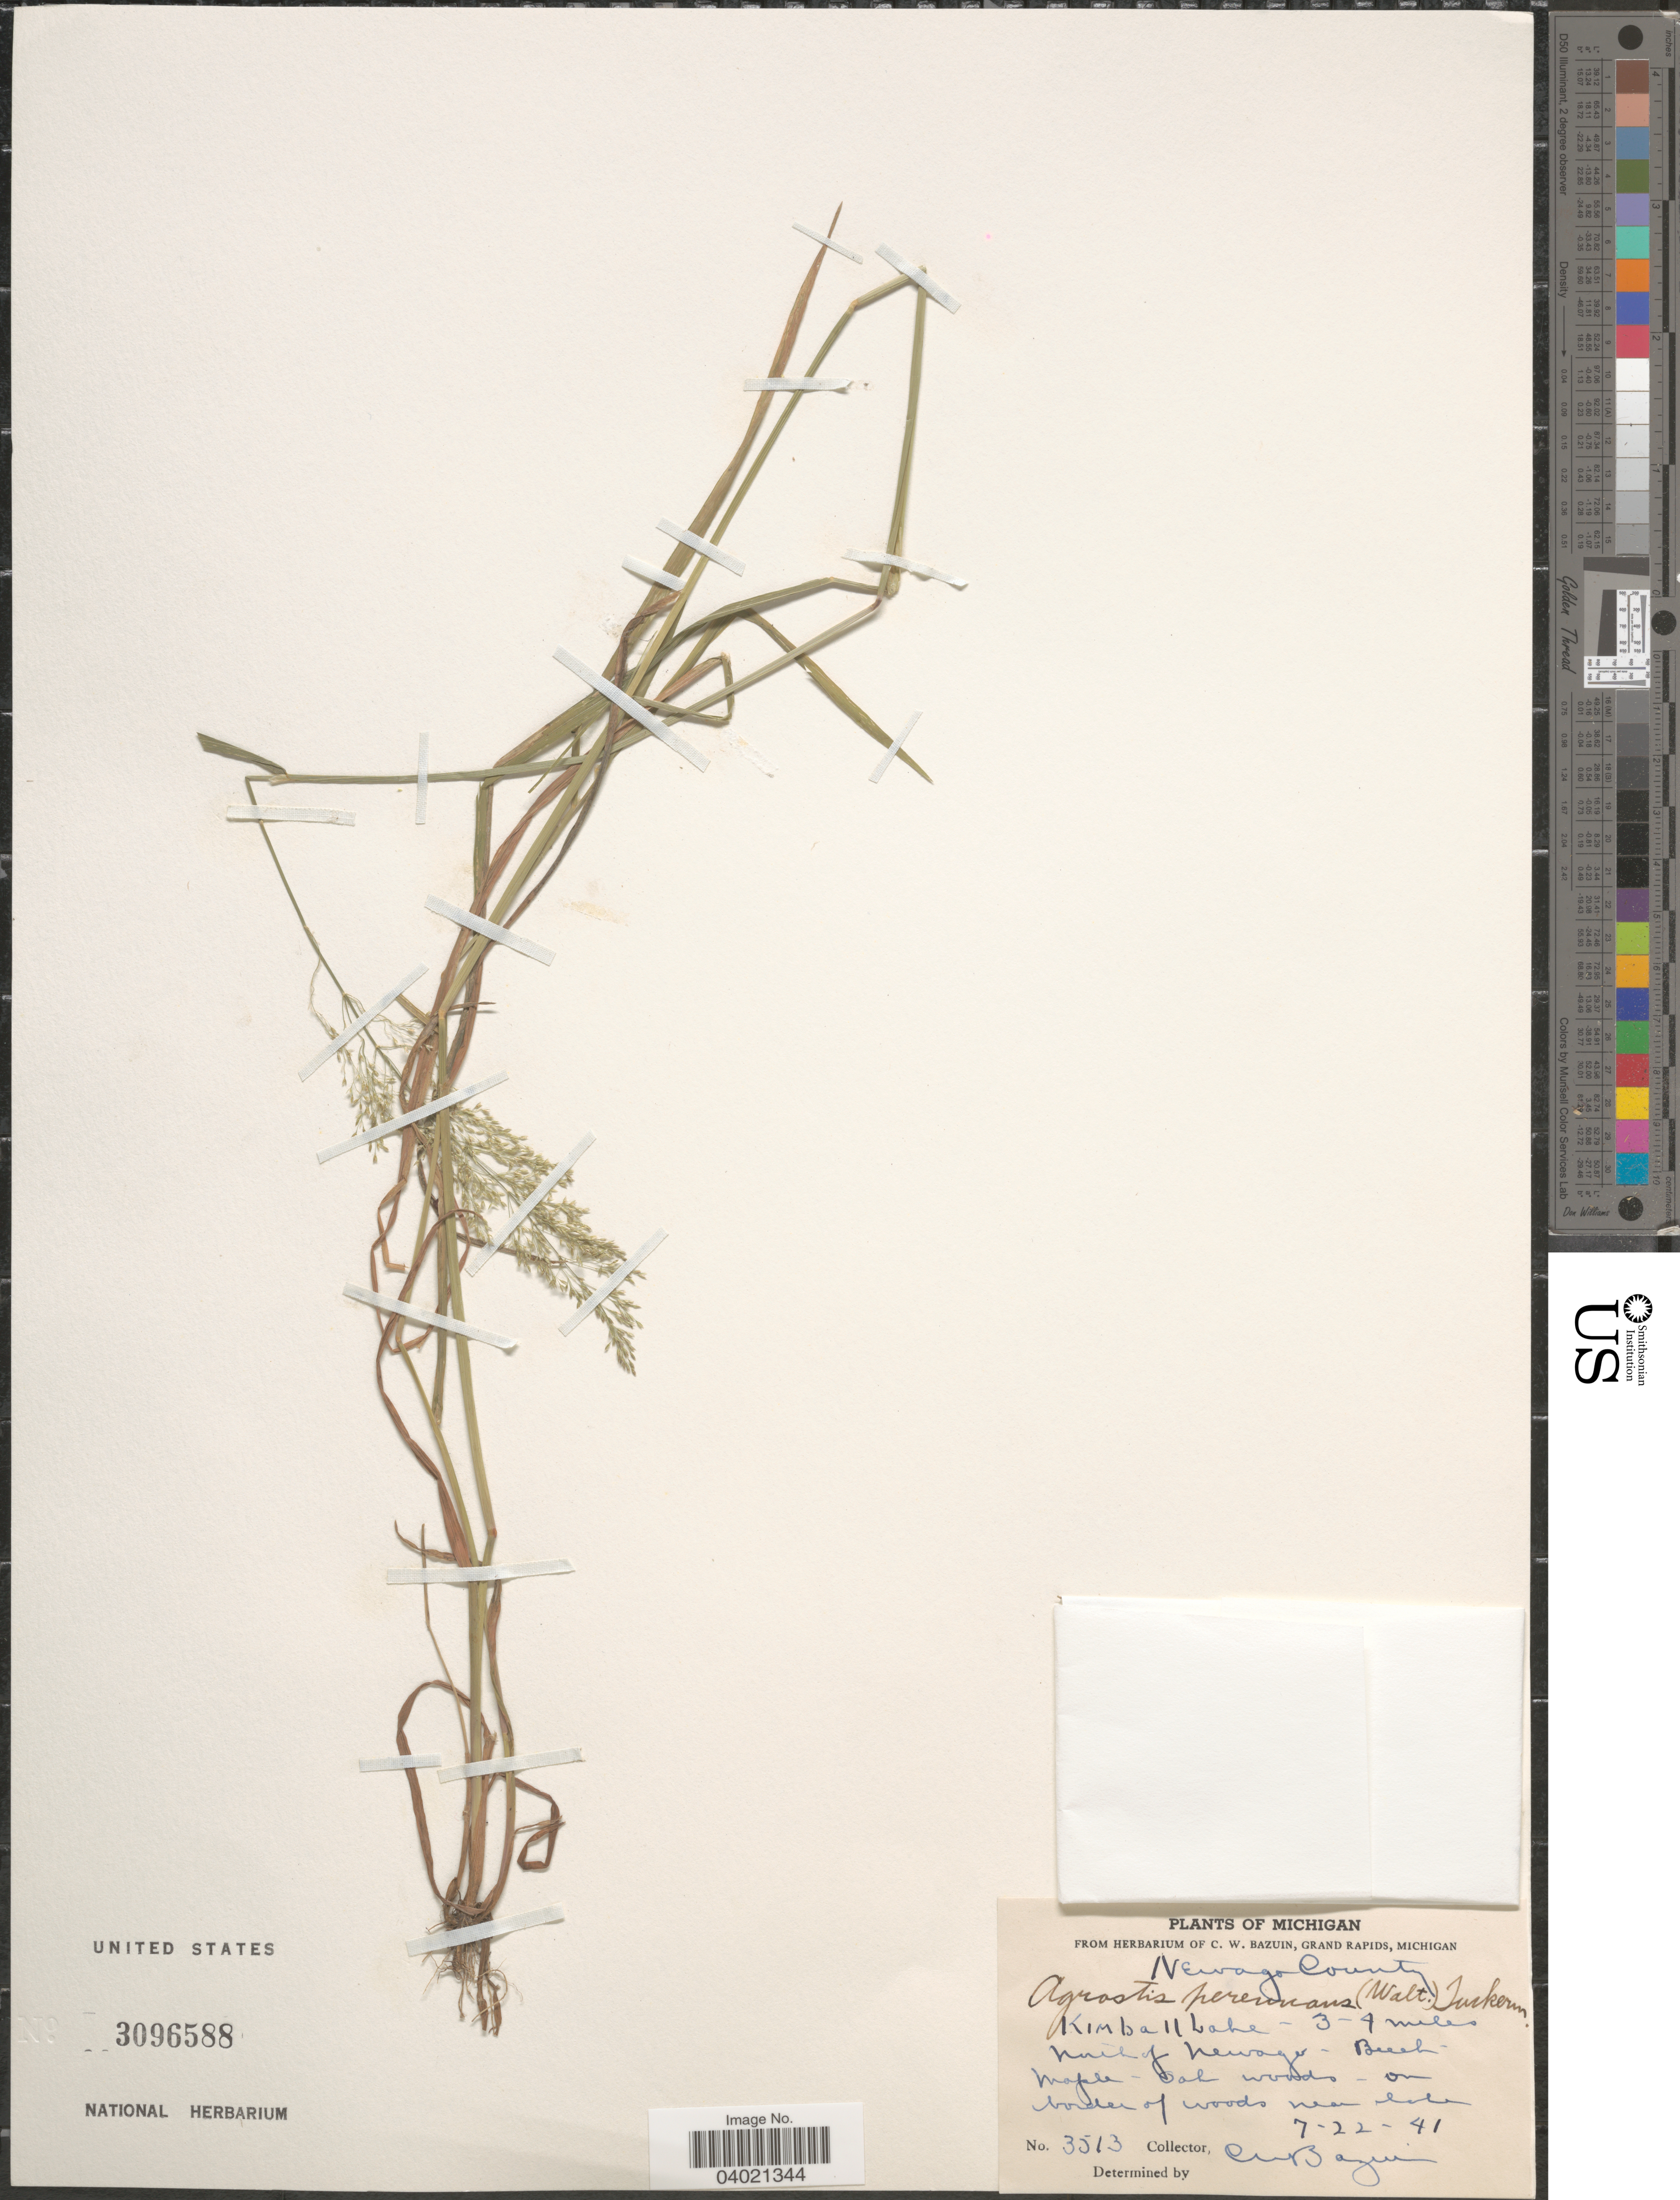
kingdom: Plantae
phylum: Tracheophyta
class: Liliopsida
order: Poales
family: Poaceae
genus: Agrostis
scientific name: Agrostis perennans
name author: (Walter) Tuck.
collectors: C. Bazuin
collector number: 3513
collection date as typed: Transcribed d/m/y: 22/7/41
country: United States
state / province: Michigan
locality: Newago County. Kimball Lake - 3 - 4 miles North of Newaga.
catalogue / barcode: US 3096588